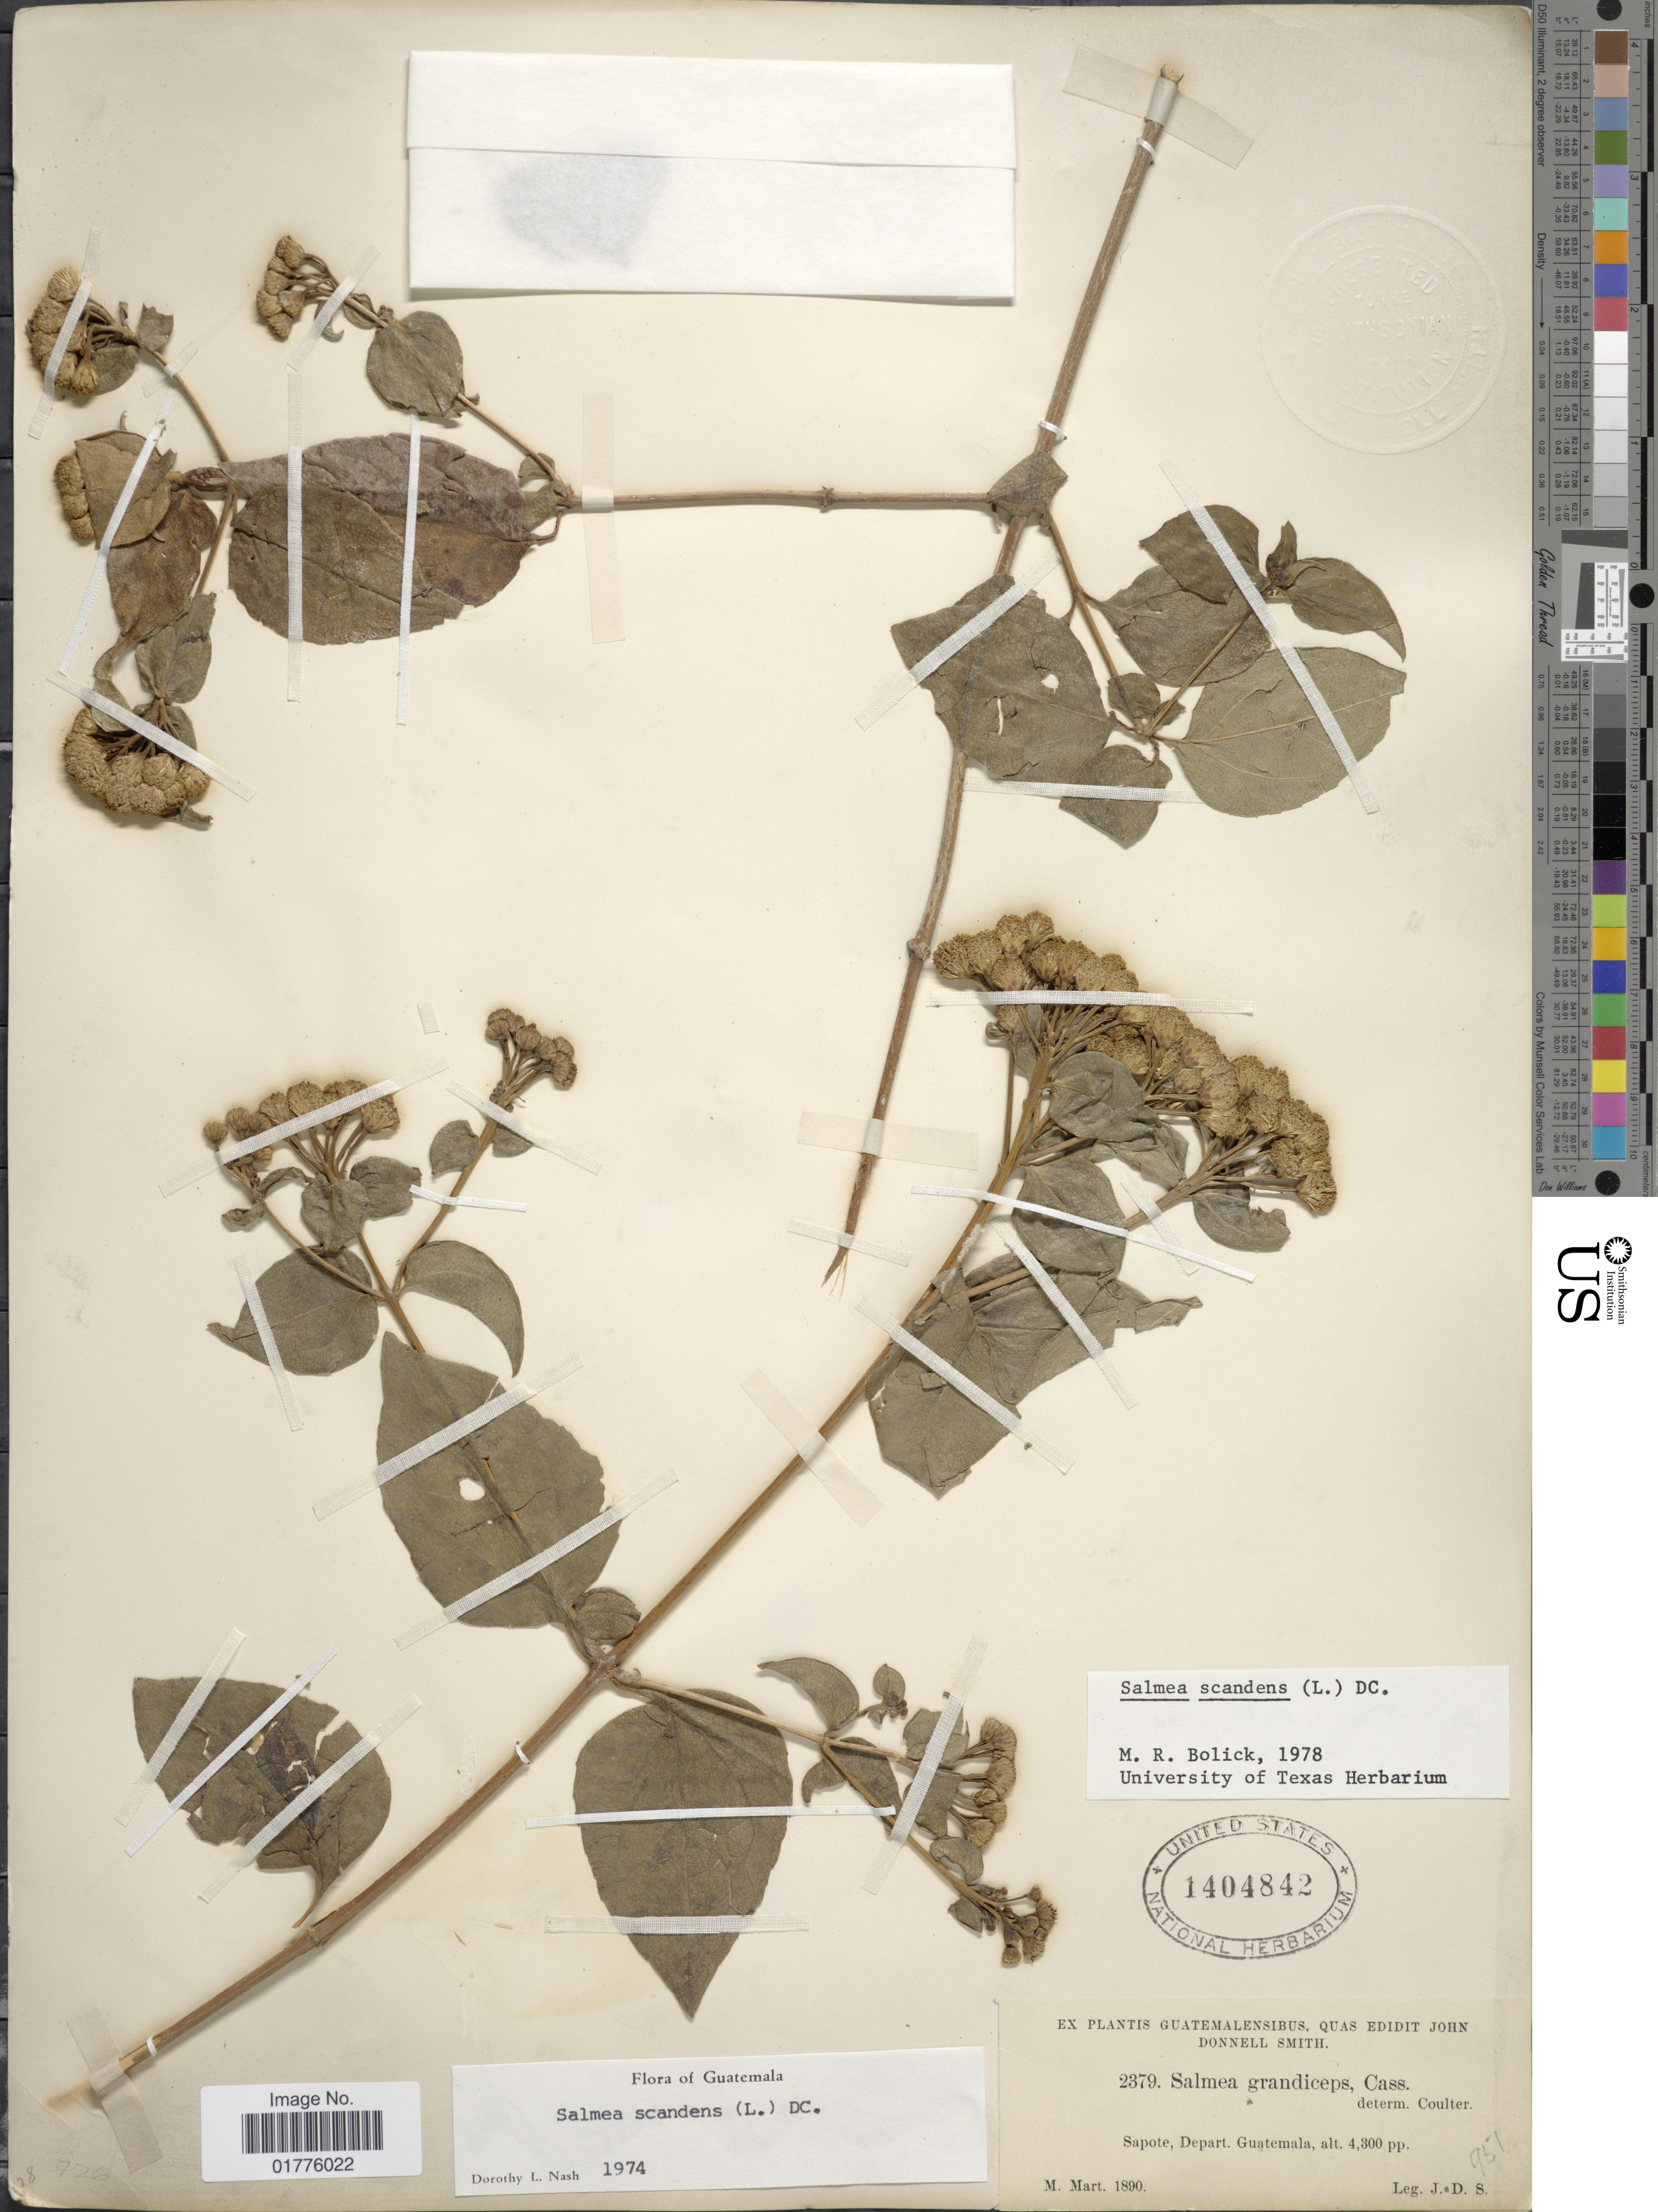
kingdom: Plantae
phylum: Tracheophyta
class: Magnoliopsida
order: Asterales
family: Asteraceae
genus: Salmea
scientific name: Salmea scandens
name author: (L.) DC.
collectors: J. Donnell Smith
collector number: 2379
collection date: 1890-03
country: Guatemala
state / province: Guatemala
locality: Sape, Depart. Guatemala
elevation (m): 1311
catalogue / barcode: US 1404842